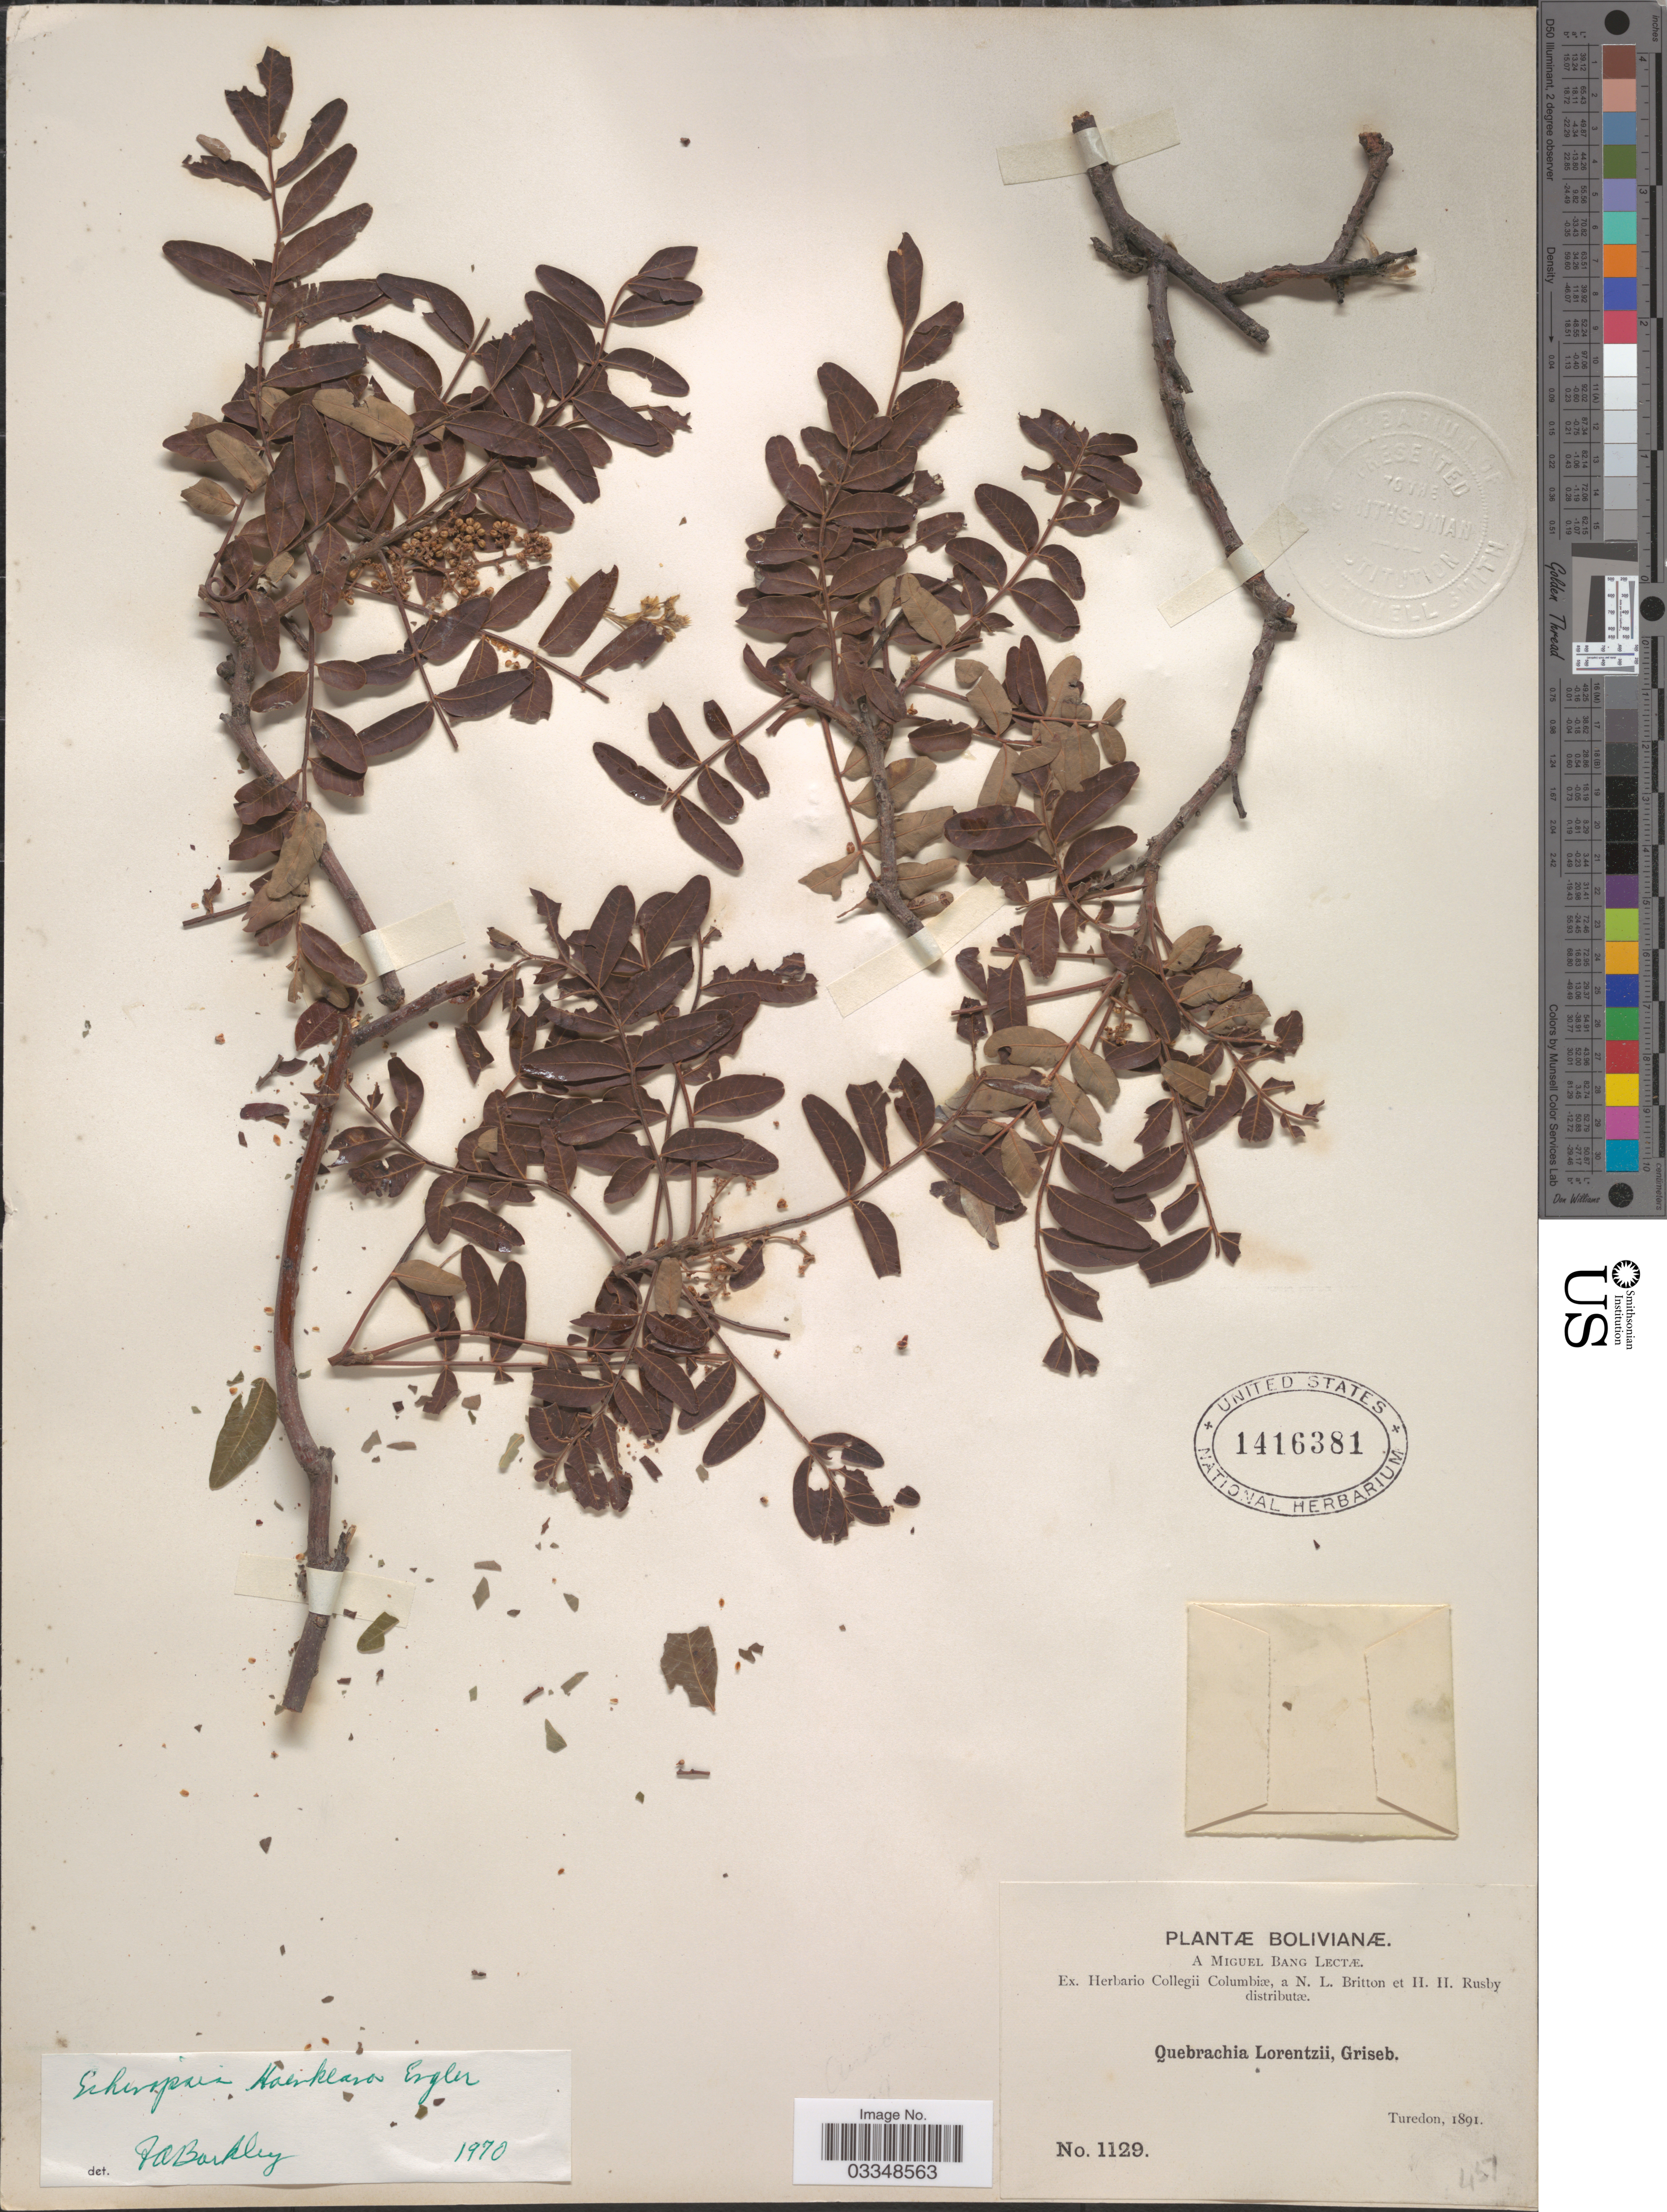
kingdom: Plantae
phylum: Tracheophyta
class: Magnoliopsida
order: Sapindales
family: Anacardiaceae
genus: Schinopsis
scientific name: Schinopsis haenkeana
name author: Engl.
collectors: M. Bang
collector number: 1129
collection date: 1891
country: Bolivia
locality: Turedon.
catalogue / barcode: US 1416381